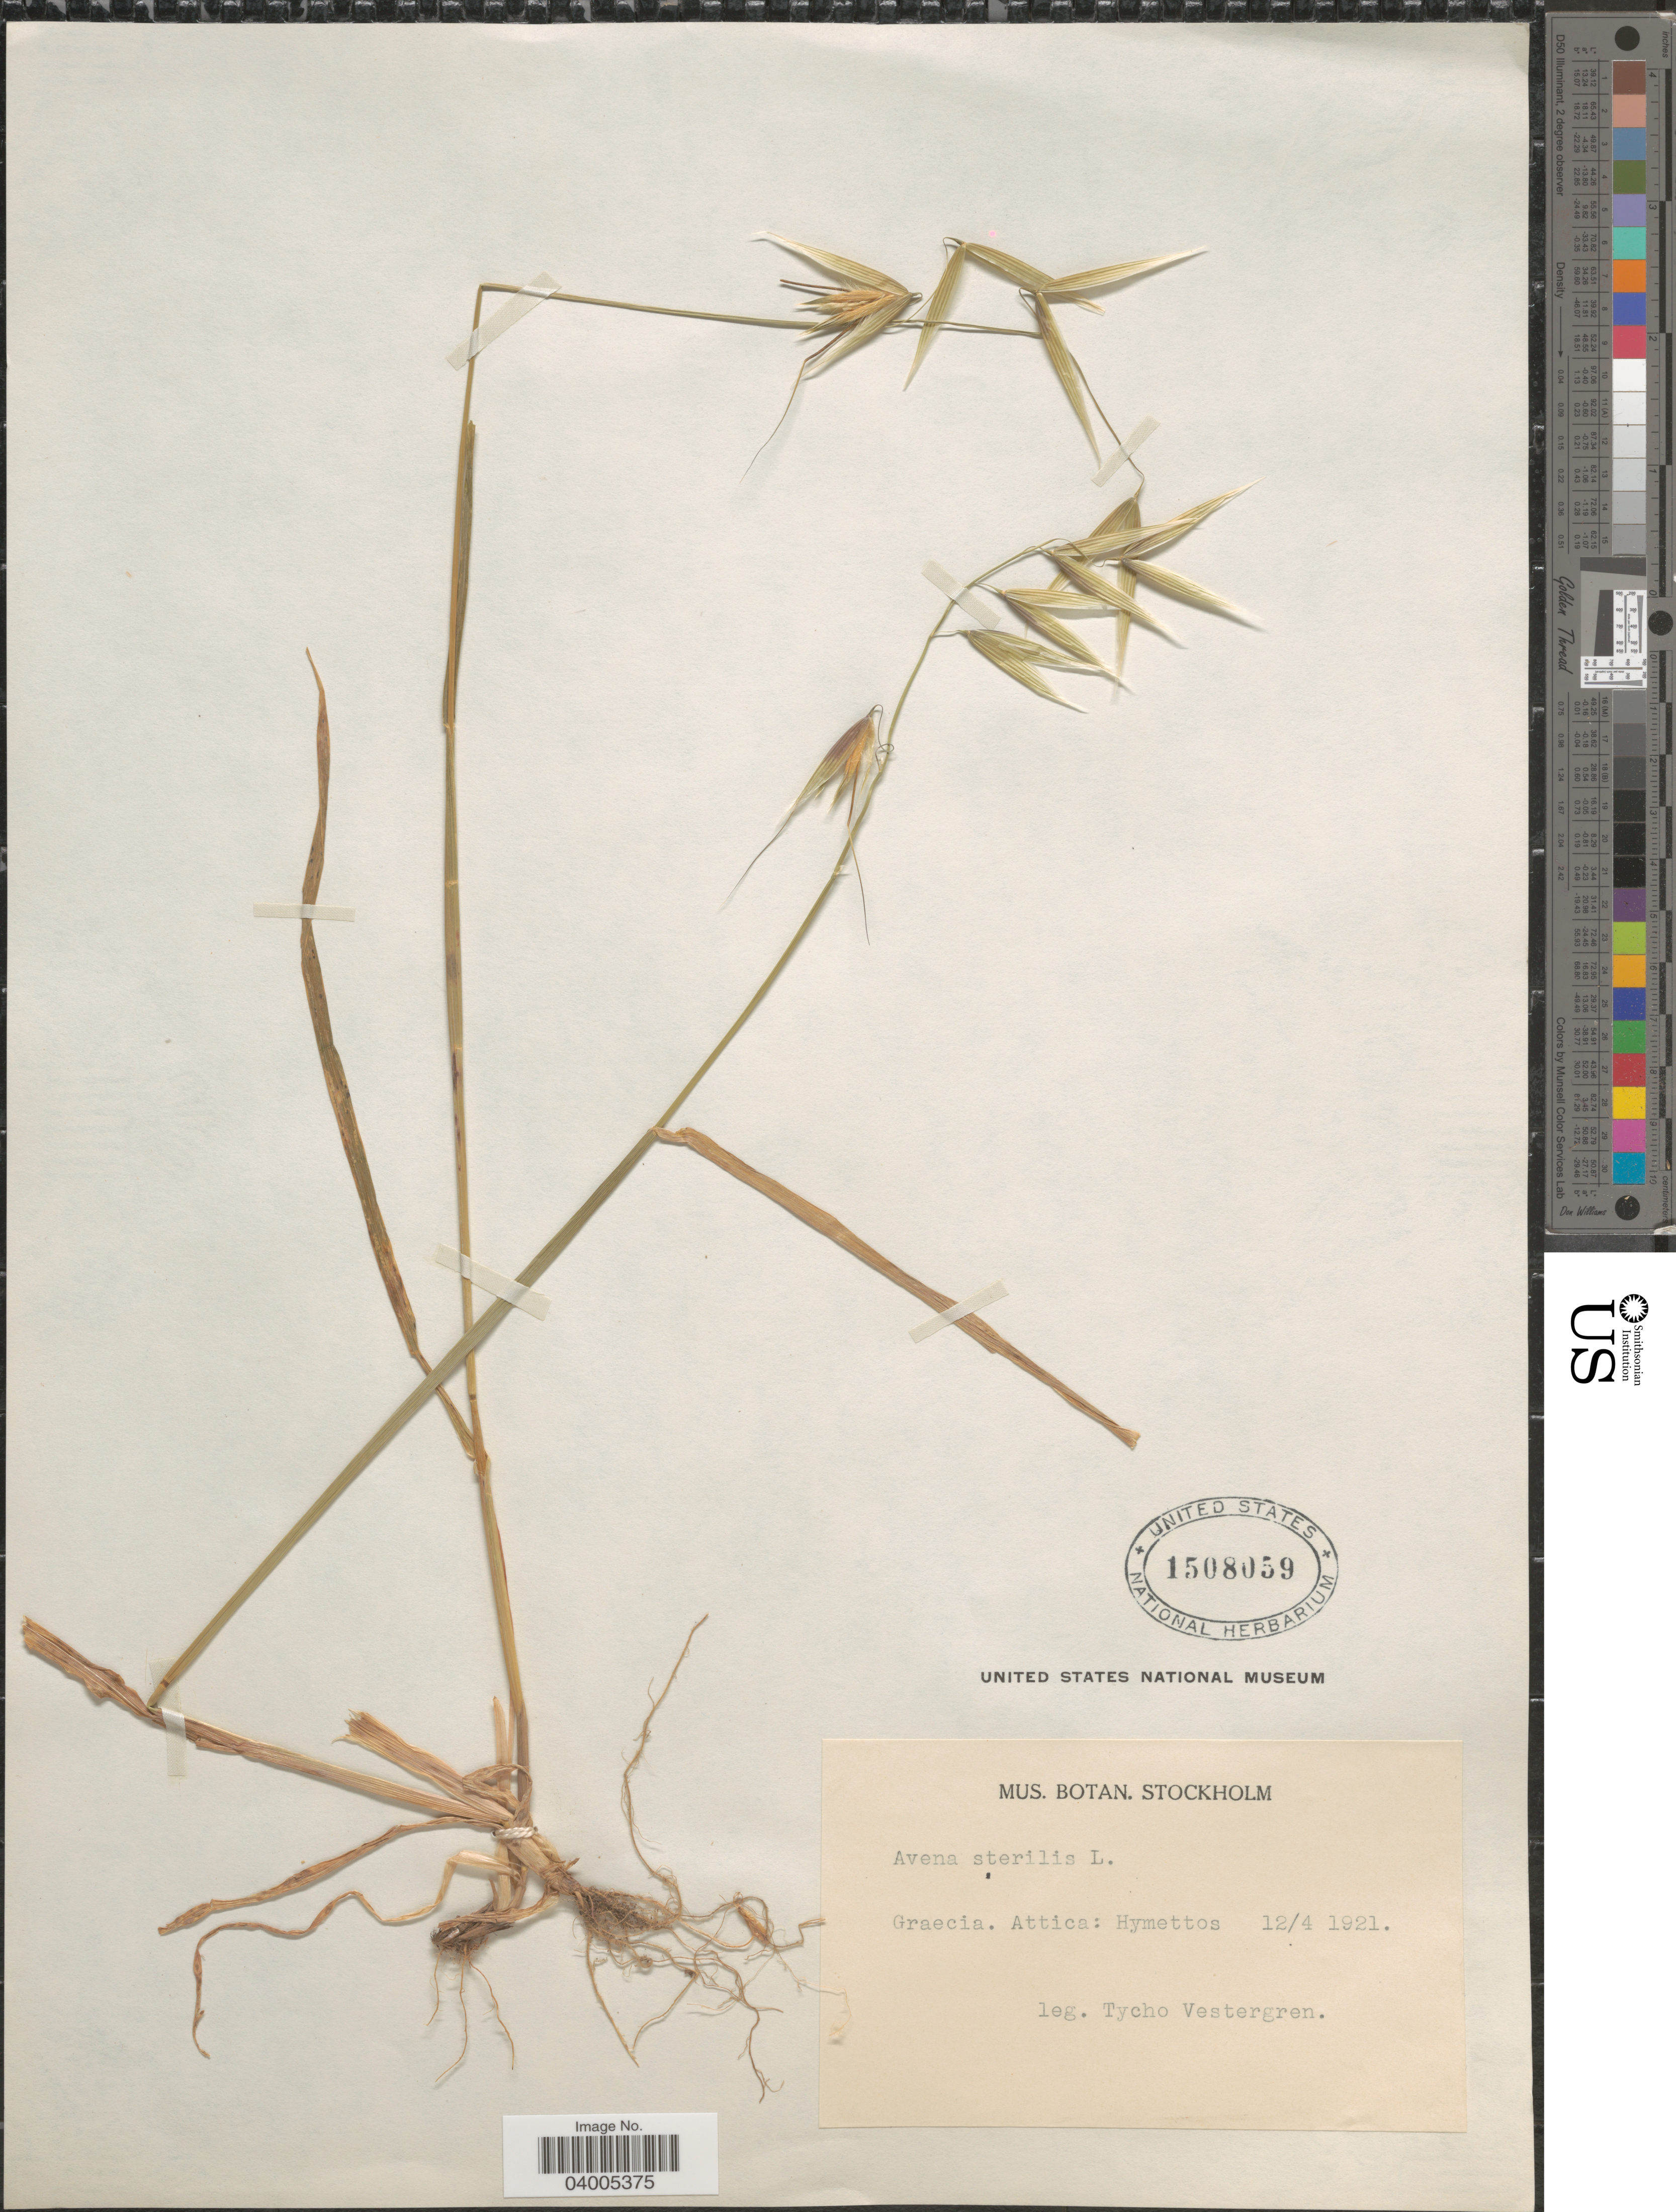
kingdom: Plantae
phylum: Tracheophyta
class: Liliopsida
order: Poales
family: Poaceae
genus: Avena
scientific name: Avena sterilis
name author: L.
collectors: T. Vestergren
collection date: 1921-04-12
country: Greece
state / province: Attica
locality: Graecia. Attica: Hymettos.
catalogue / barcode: US 1508059